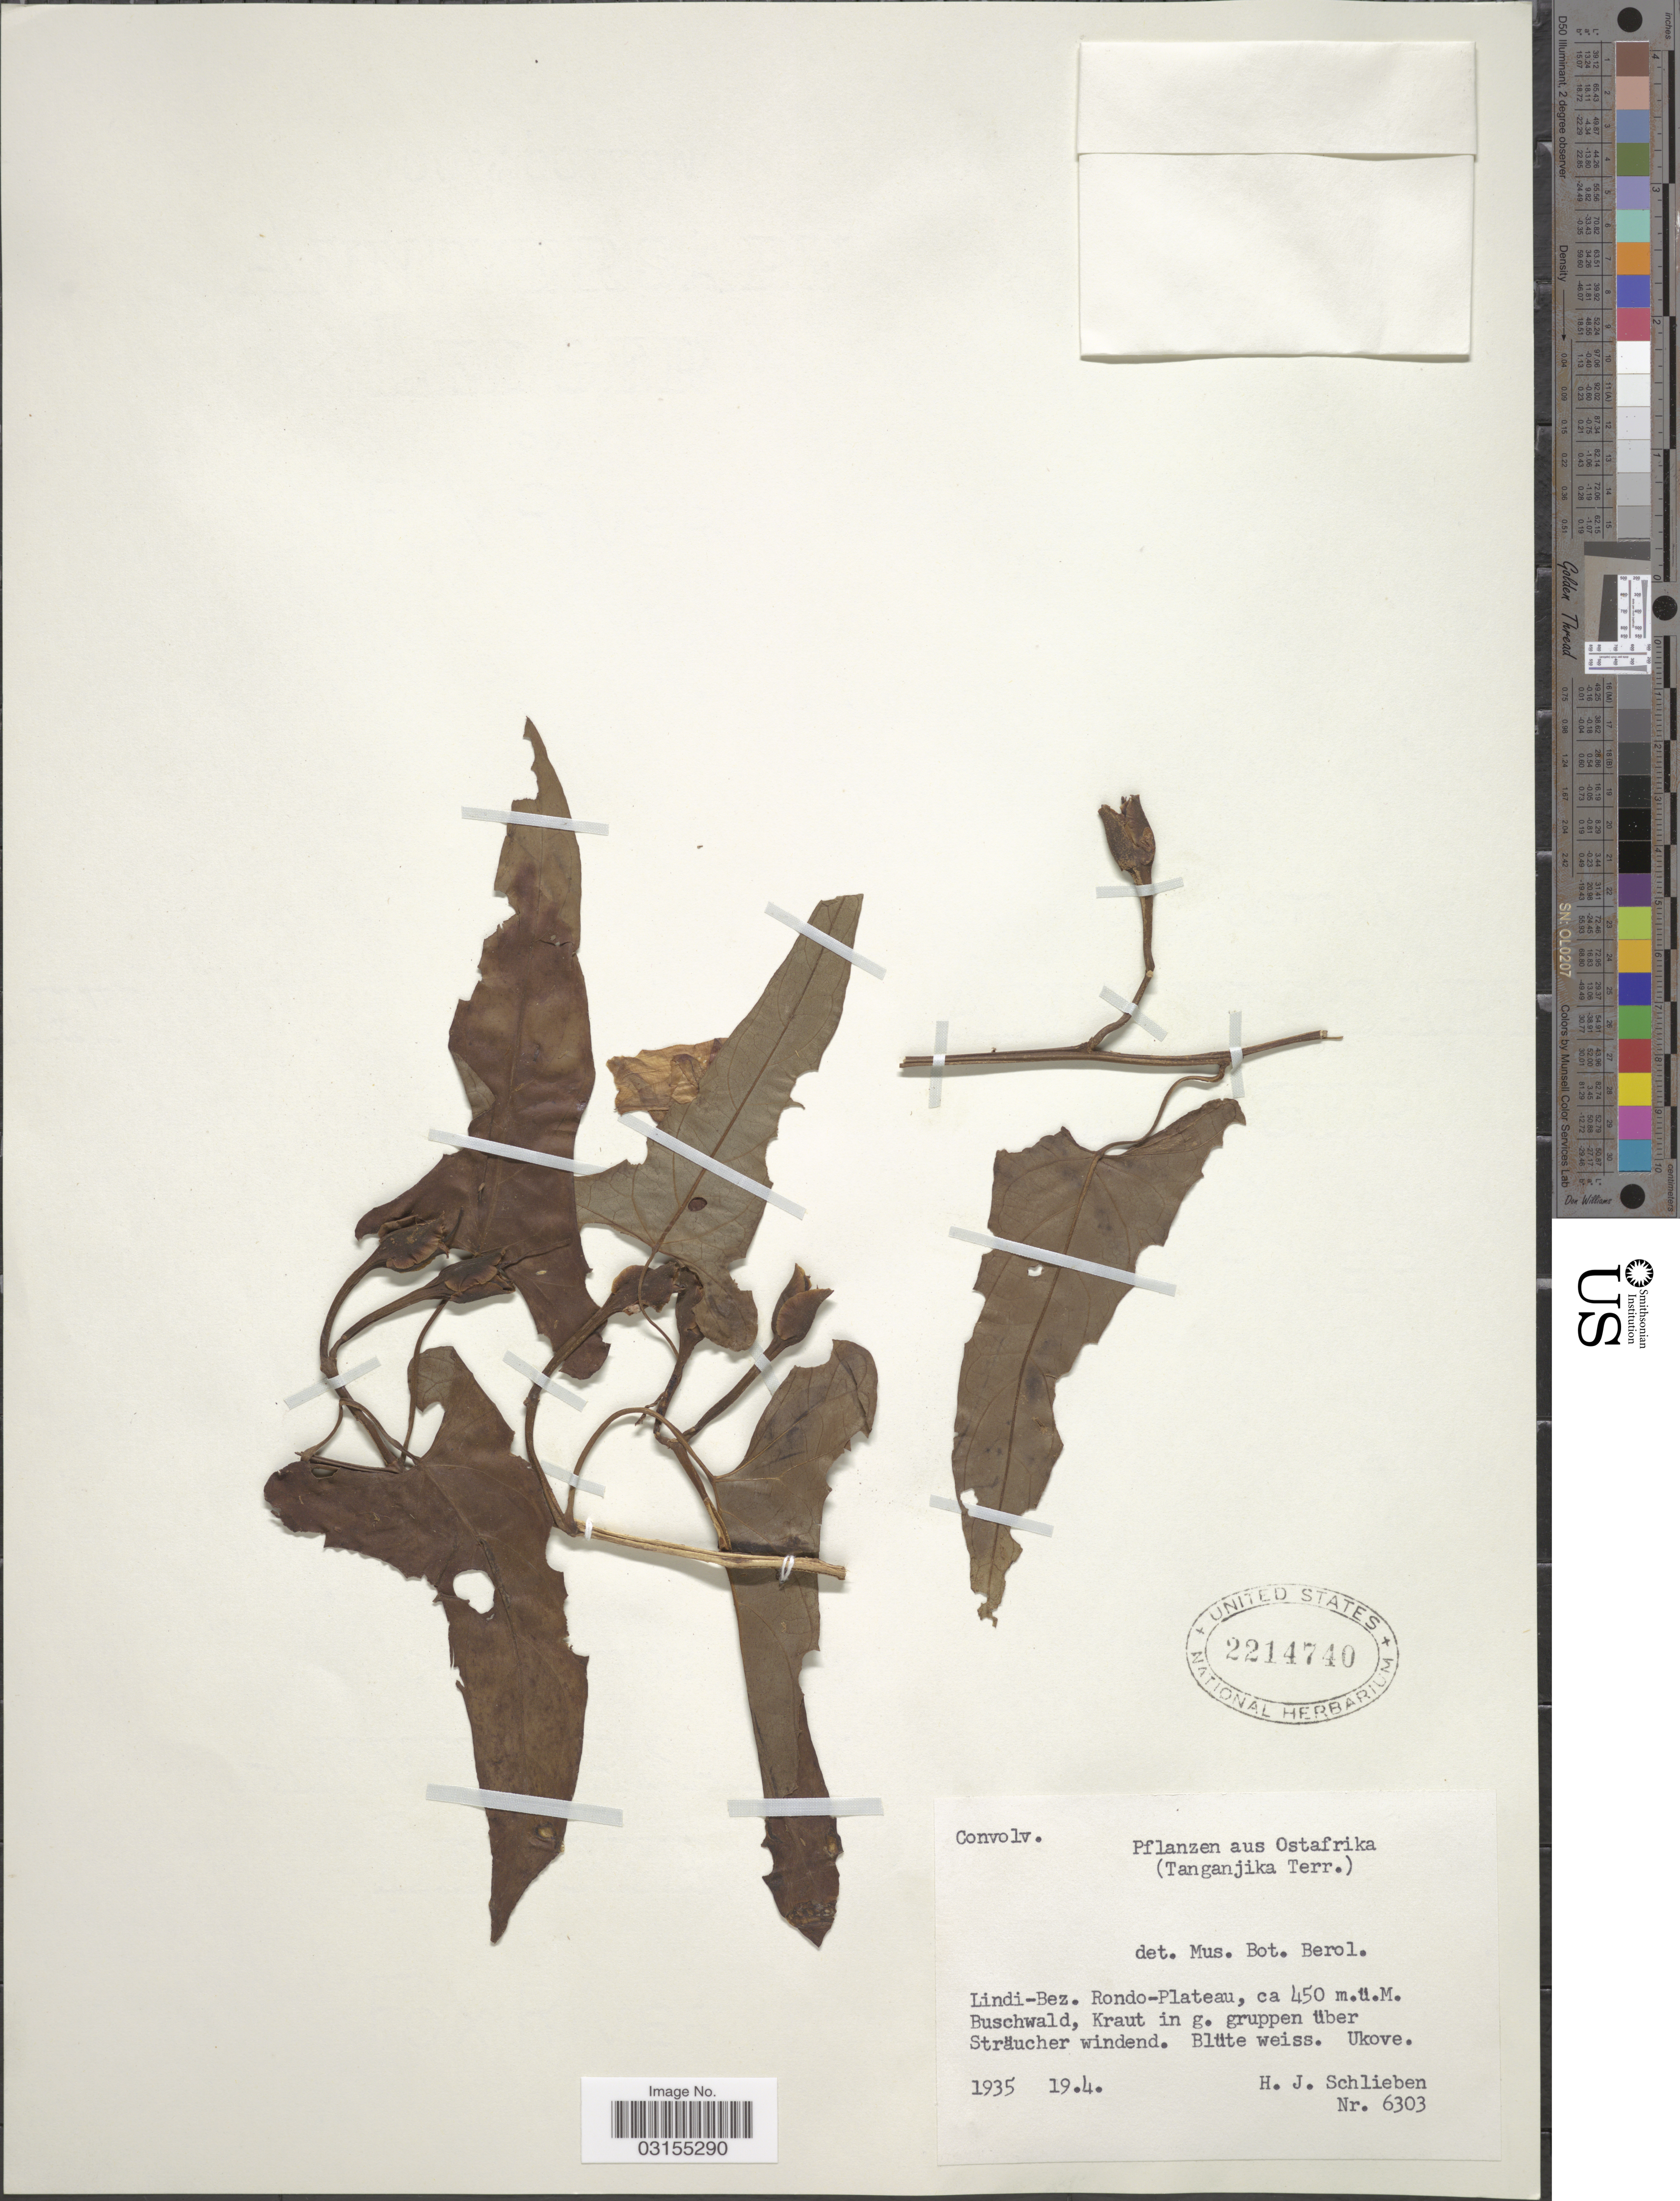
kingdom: Plantae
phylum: Tracheophyta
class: Magnoliopsida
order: Solanales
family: Convolvulaceae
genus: Ipomoea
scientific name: Ipomoea sp.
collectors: H. J. Schlieben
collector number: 6303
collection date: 1935-04-19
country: Tanzania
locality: Ostafrika (Tanganjika Terr.) Lindi-Bez. Rondo-Plateau.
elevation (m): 450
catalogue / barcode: US 2214740